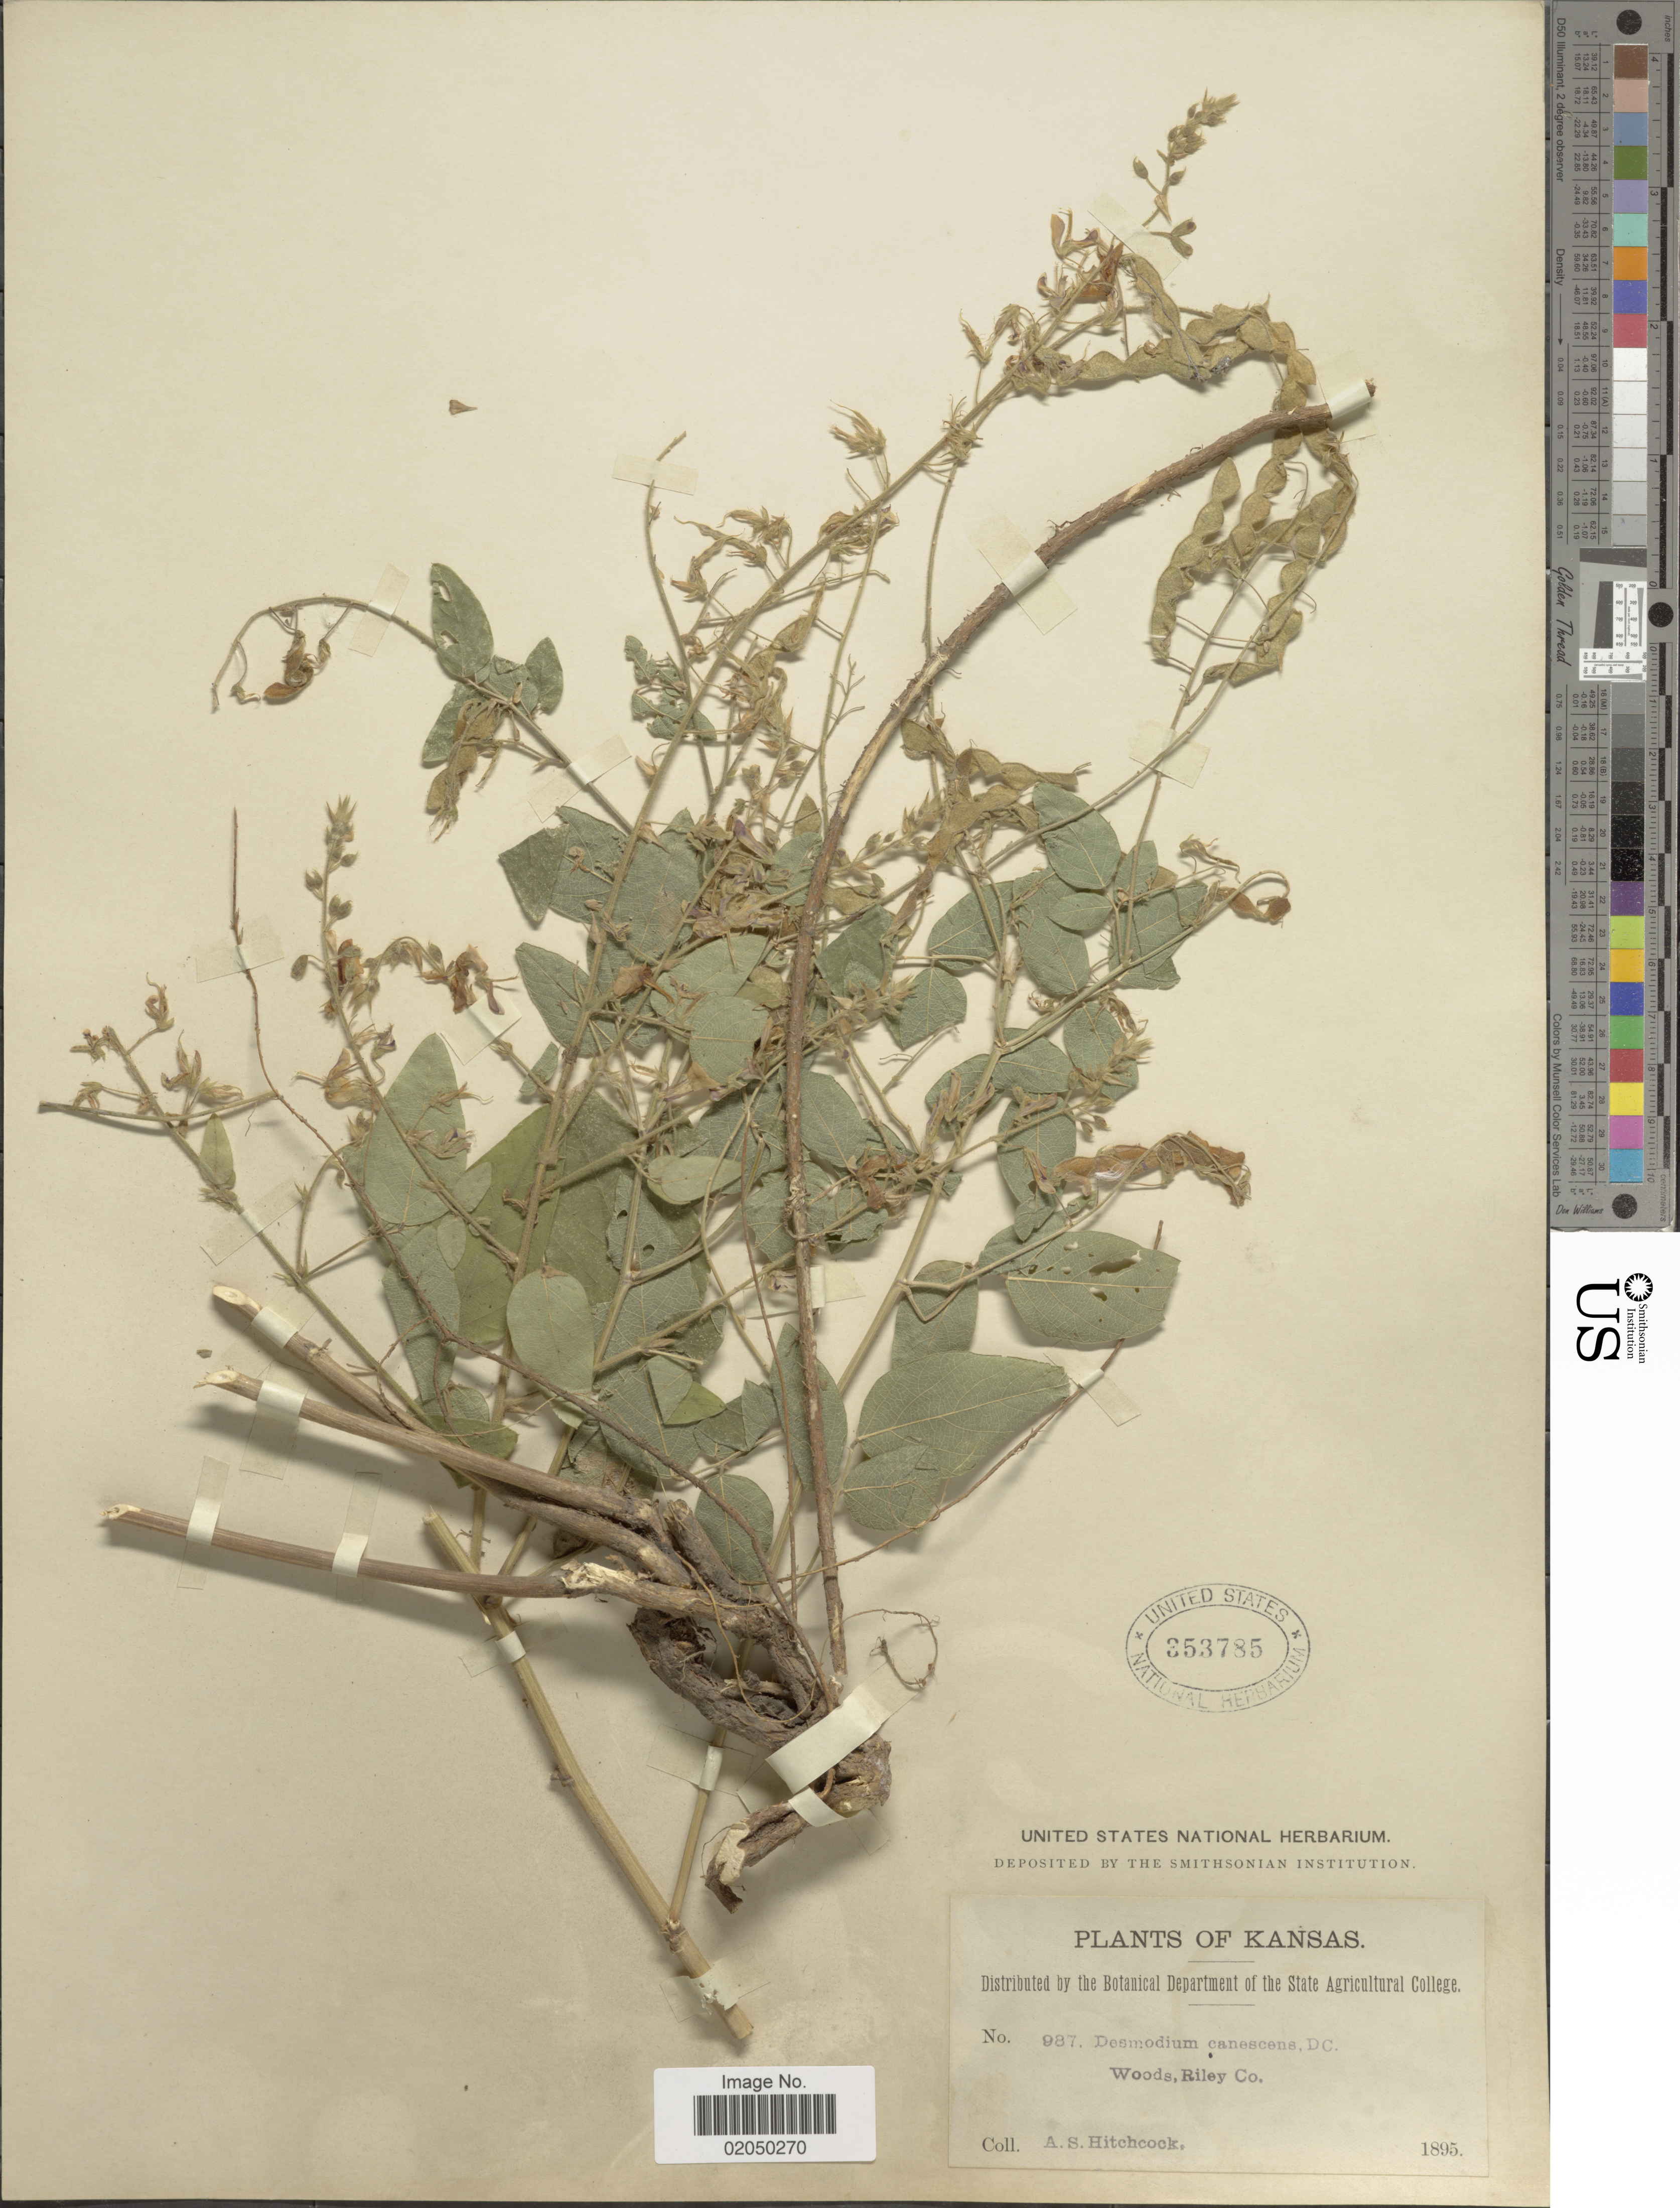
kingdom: Plantae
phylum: Tracheophyta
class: Magnoliopsida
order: Fabales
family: Fabaceae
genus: Desmodium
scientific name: Desmodium canescens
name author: (L.) DC.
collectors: A. S. Hitchcock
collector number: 987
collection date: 1895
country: United States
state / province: Kansas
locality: Woods, Riley Co.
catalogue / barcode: US 353785